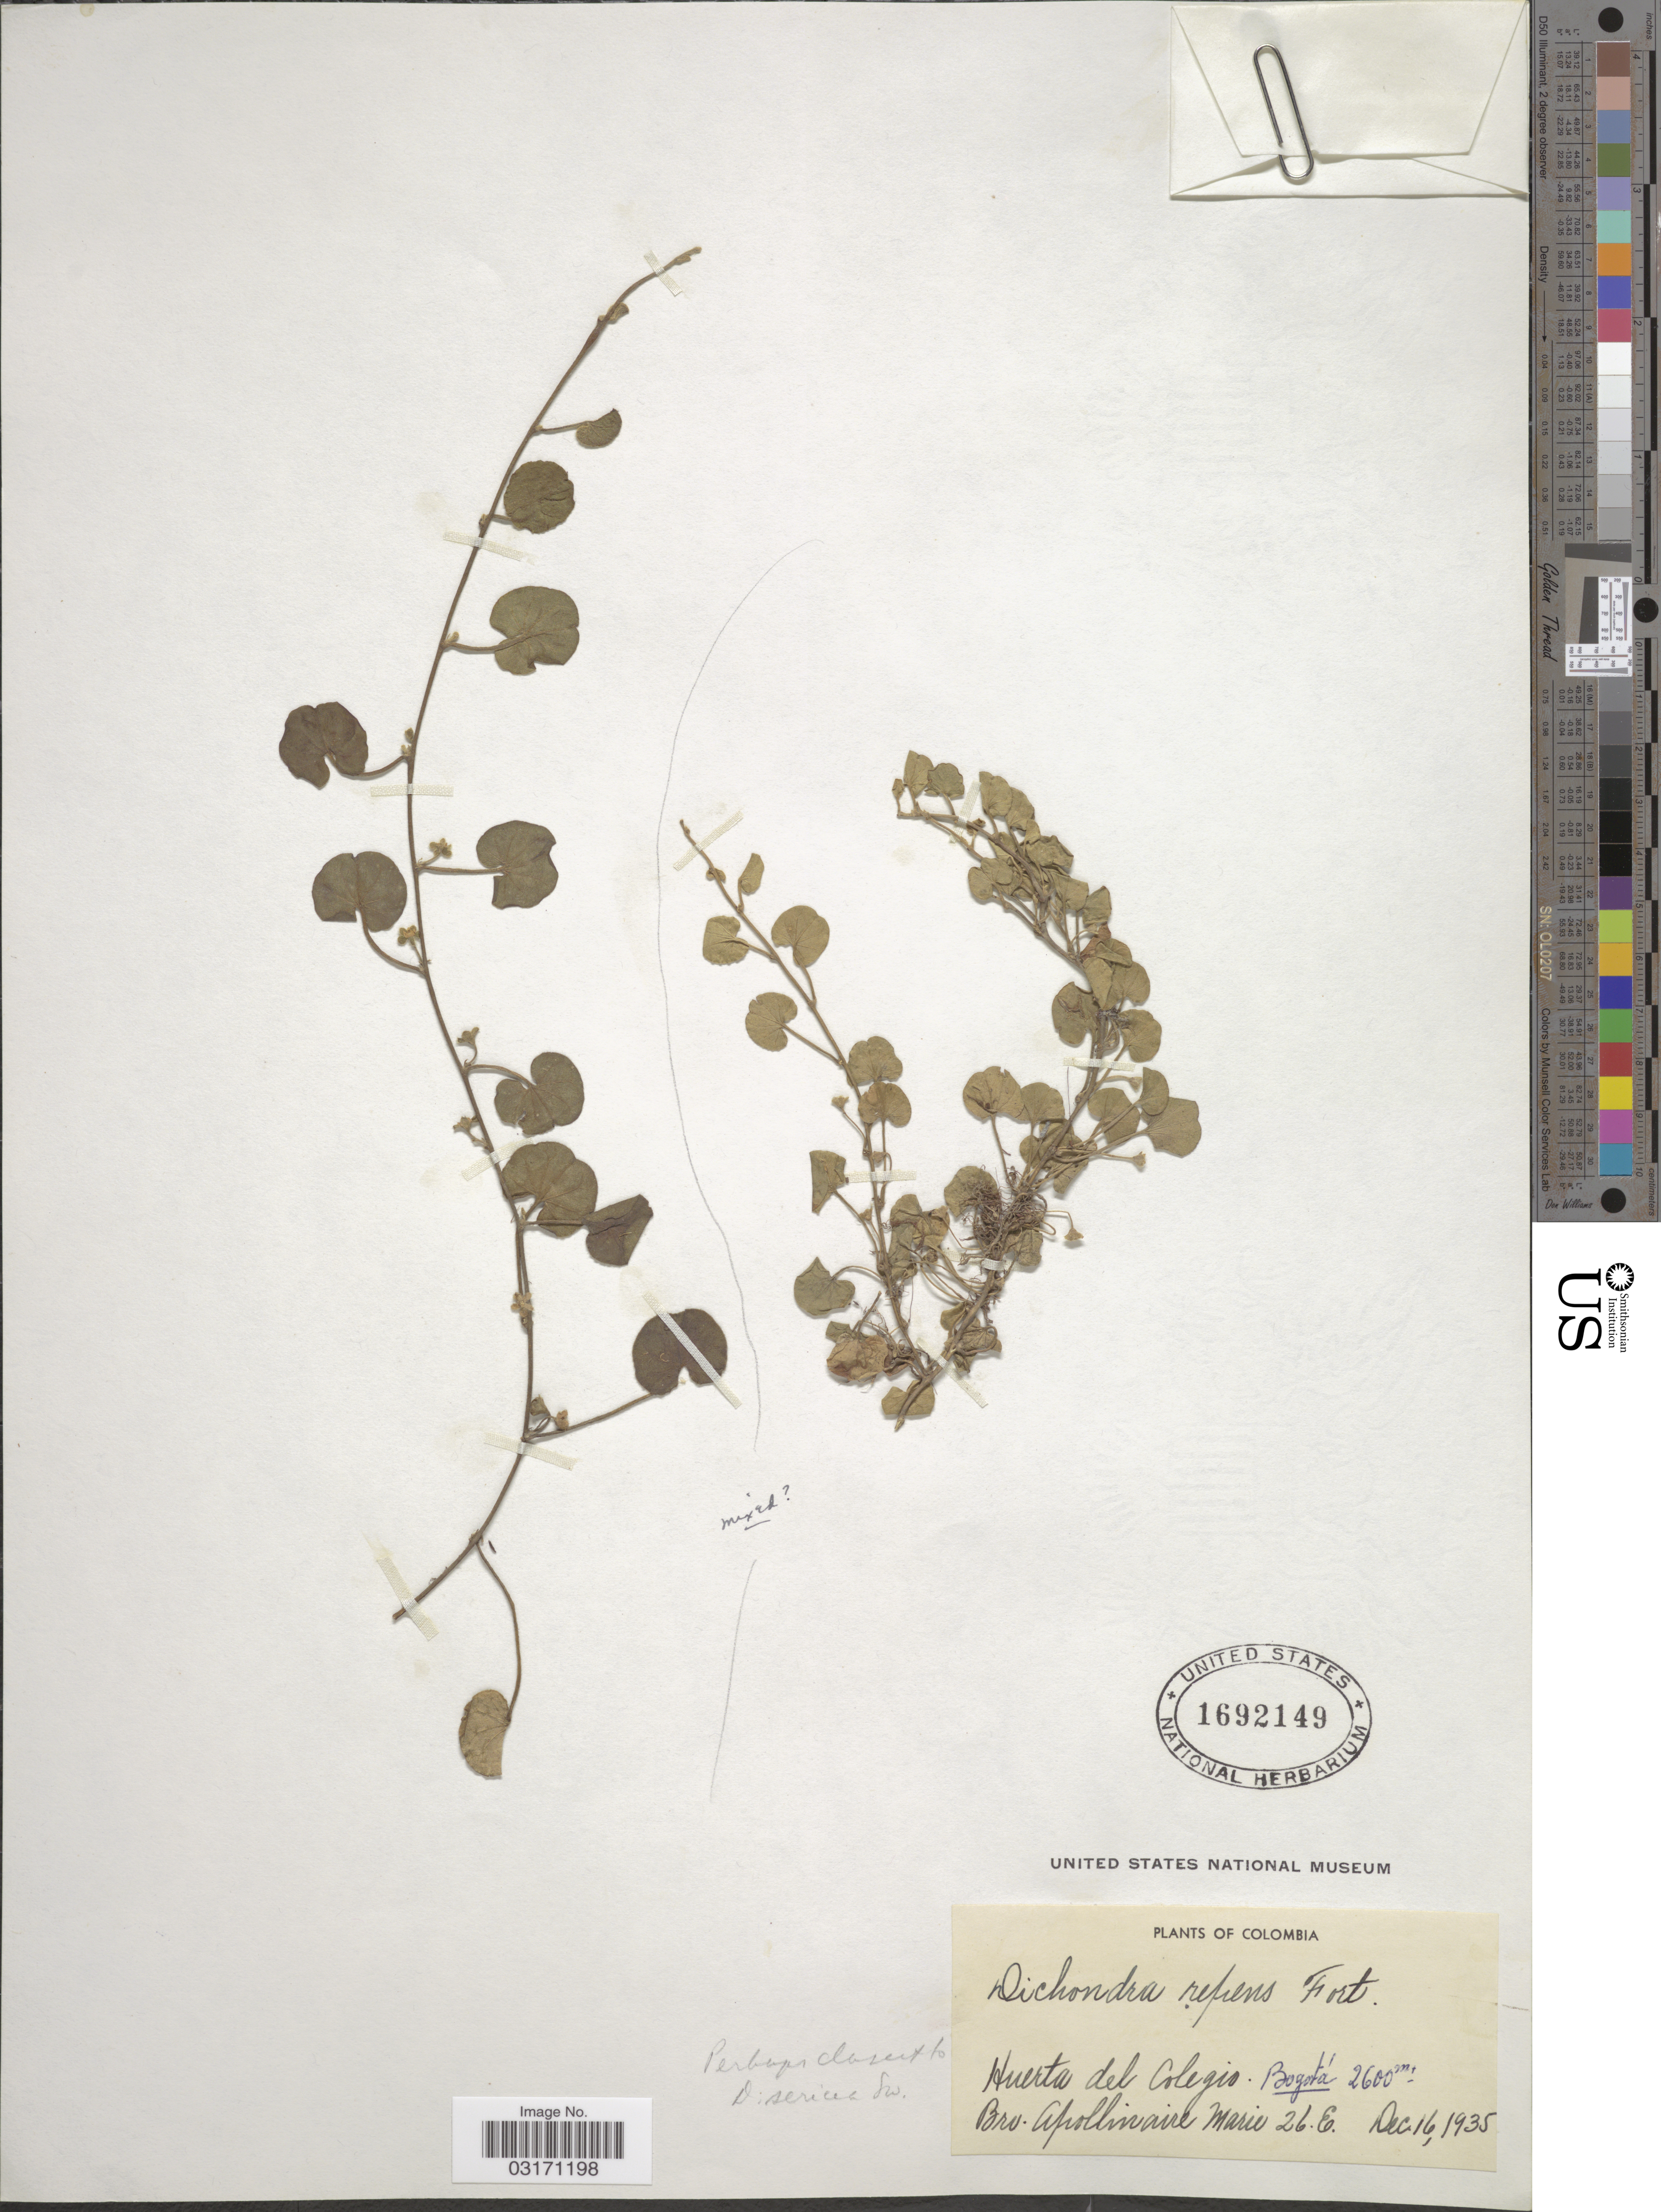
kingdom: Plantae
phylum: Tracheophyta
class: Magnoliopsida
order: Solanales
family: Convolvulaceae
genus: Dichondra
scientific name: Dichondra repens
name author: J.R. Forst. & G. Forst.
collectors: Bro. Apollinaire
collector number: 26 E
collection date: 1935-12-16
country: Colombia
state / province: Bogota D.C.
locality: Huerta del Colegio. Bogotá.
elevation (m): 2600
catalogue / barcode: US 1692149